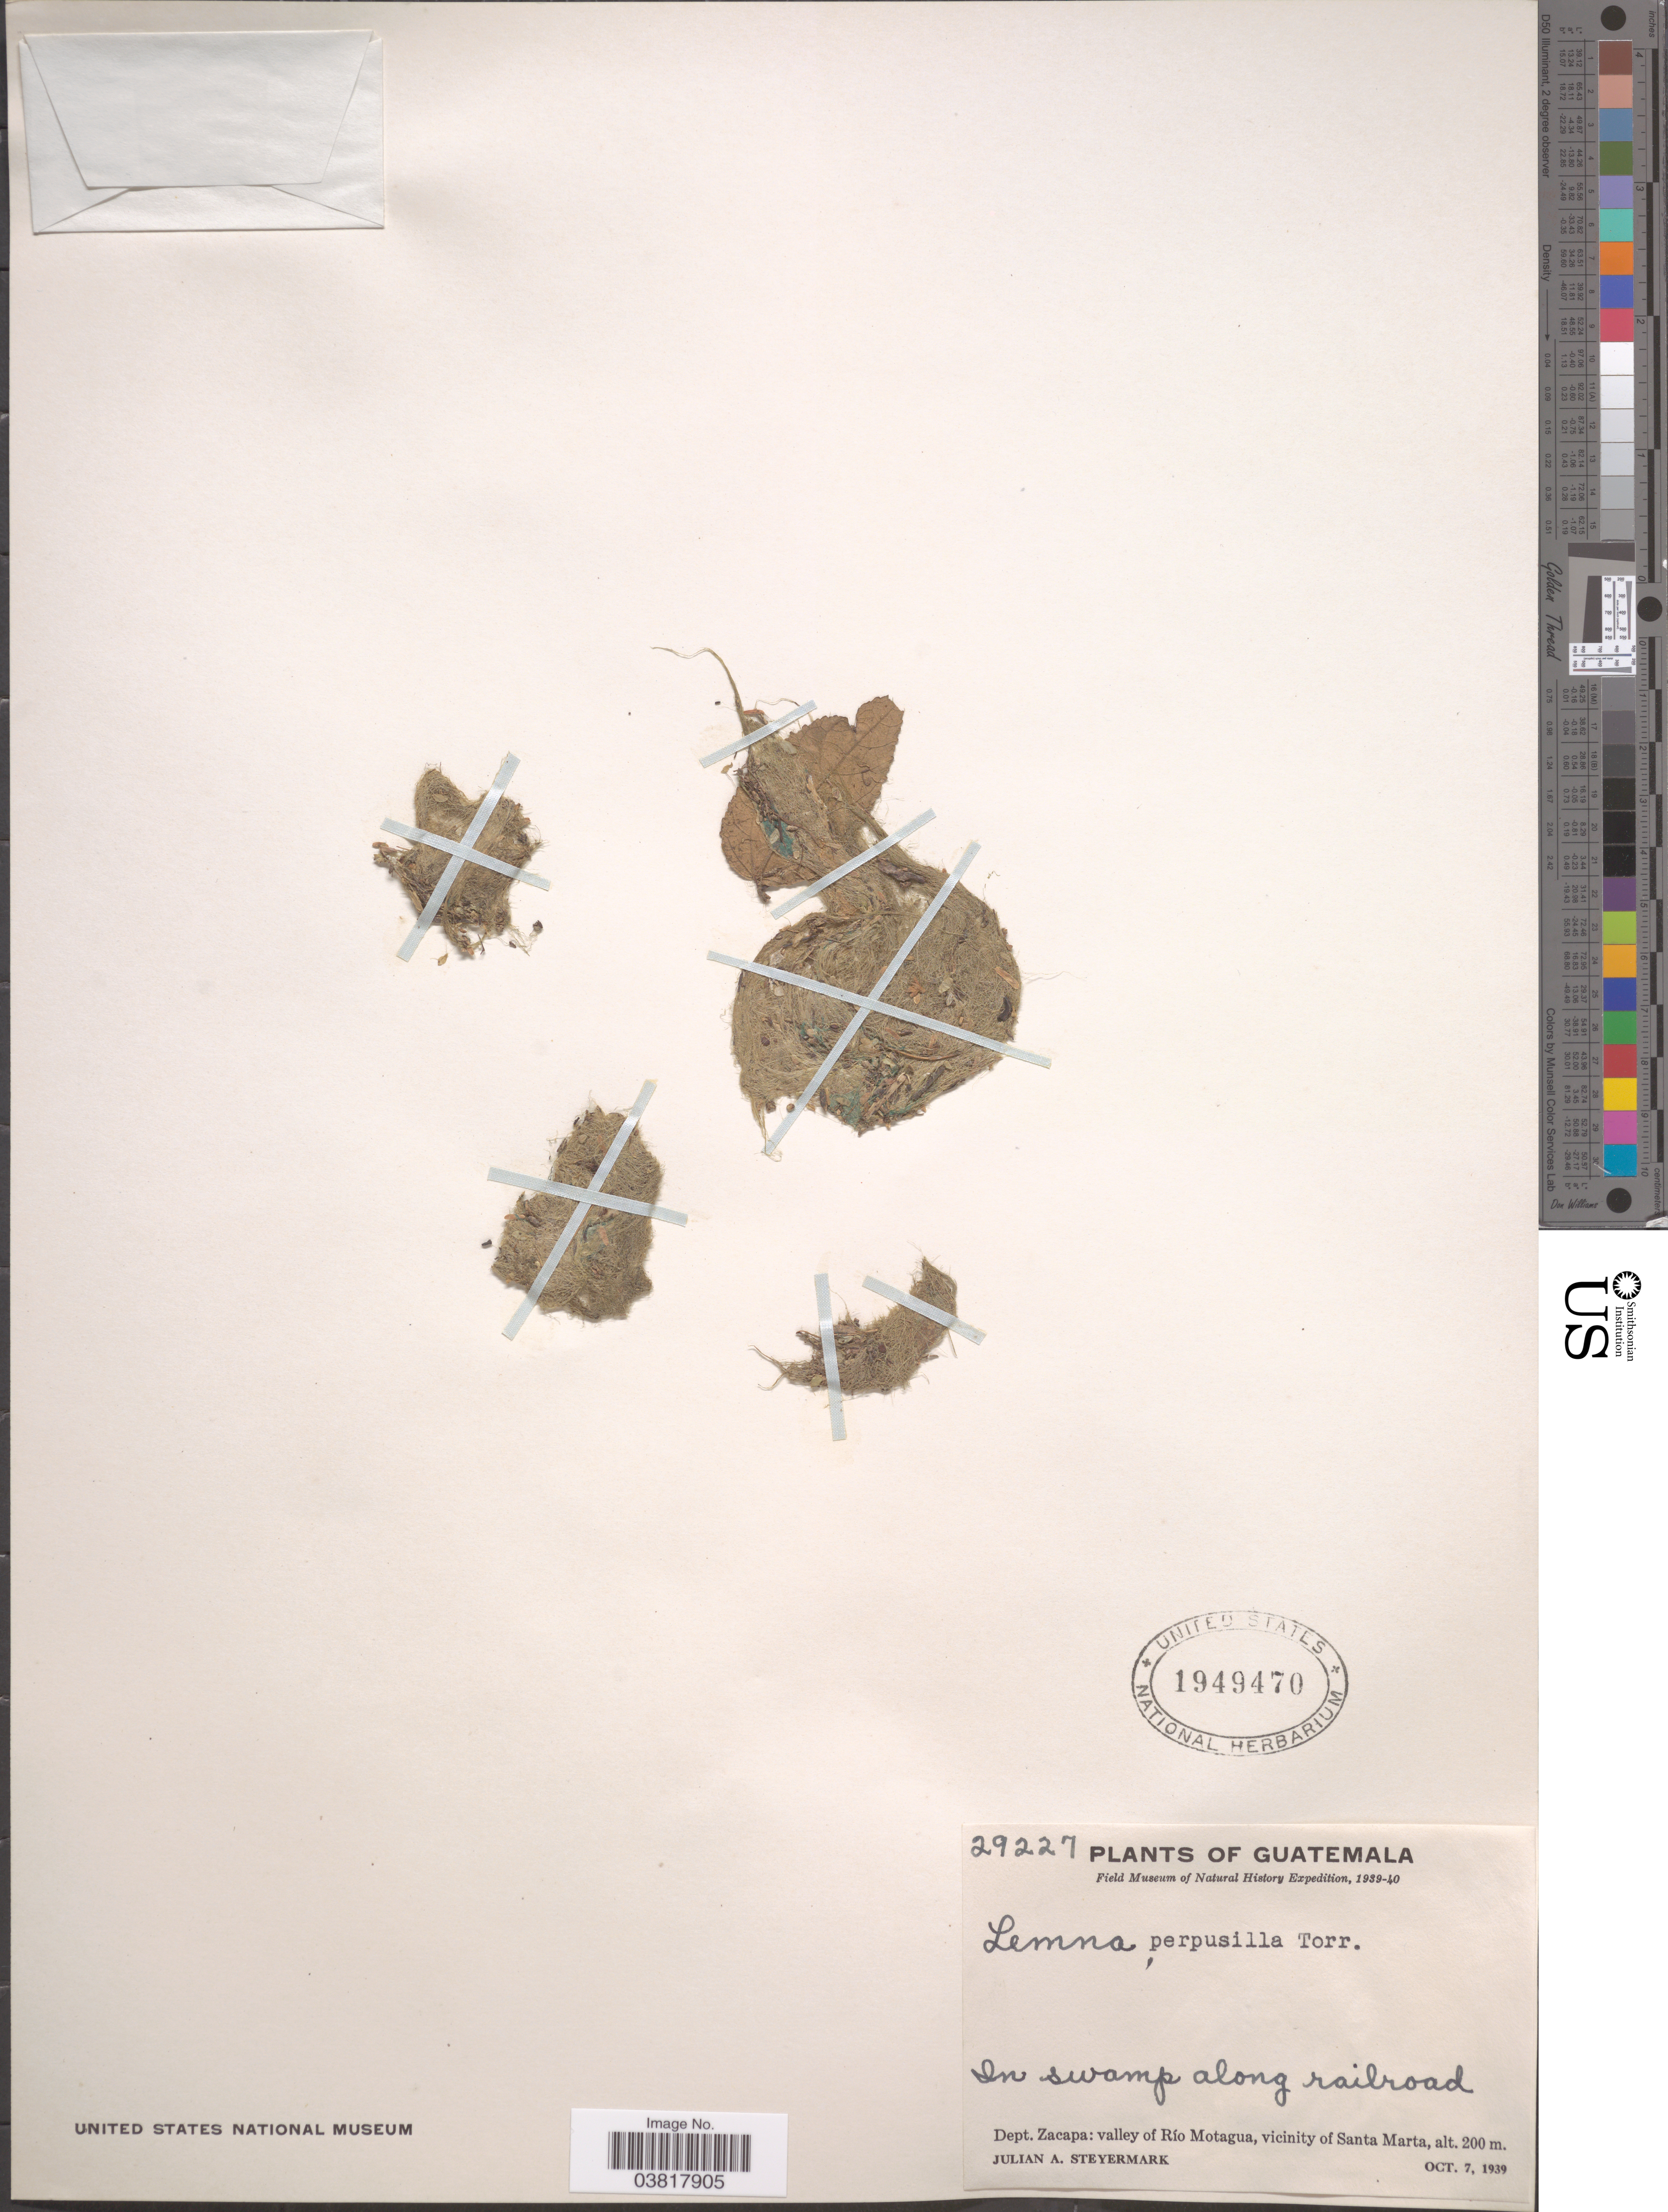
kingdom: Plantae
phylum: Tracheophyta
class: Liliopsida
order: Alismatales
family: Araceae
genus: Lemna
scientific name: Lemna perpusilla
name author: Torr.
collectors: J. Steyermark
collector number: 29227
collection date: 1939-10-07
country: Guatemala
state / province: Zacapa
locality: Dept. Zacapa: valley of Río Motagua, vicinity of Santa Marta.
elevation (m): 200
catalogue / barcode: US 1949470